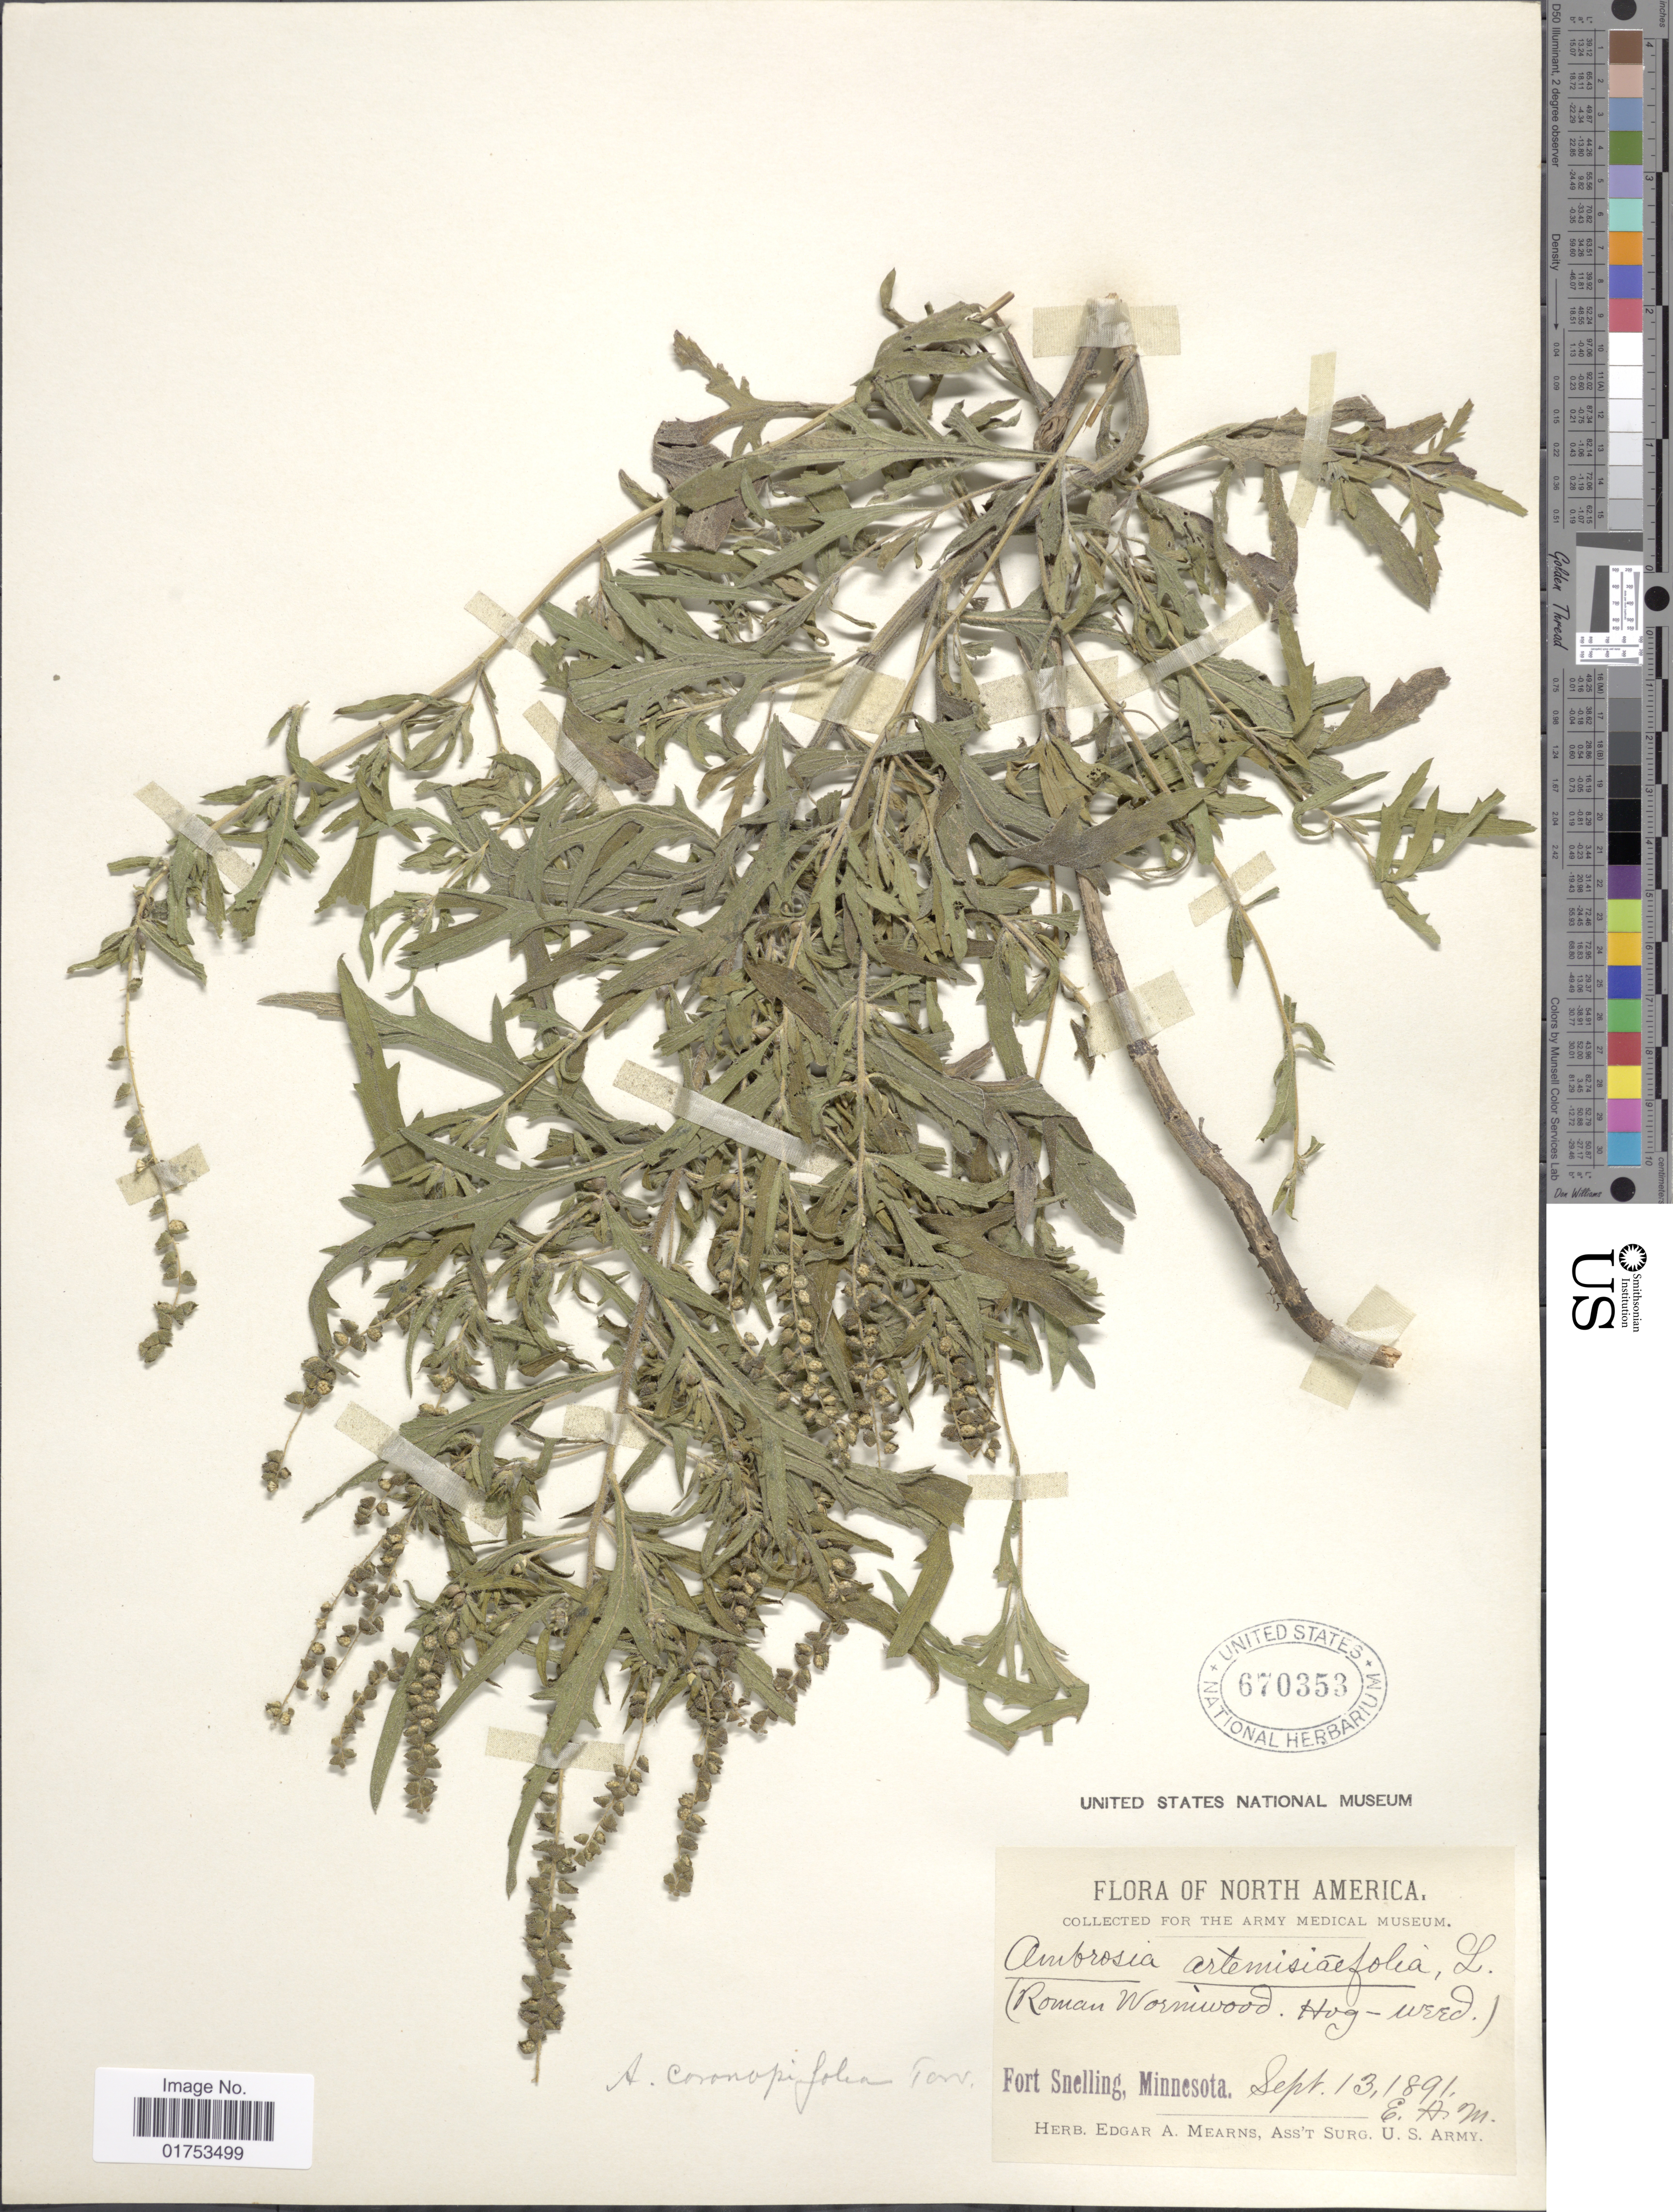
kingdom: Plantae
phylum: Tracheophyta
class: Magnoliopsida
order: Asterales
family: Asteraceae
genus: Ambrosia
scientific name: Ambrosia psilostachya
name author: DC.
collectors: E. A. Mearns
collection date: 1891-09-13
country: United States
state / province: Minnesota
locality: Fort Snelling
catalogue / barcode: US 670353